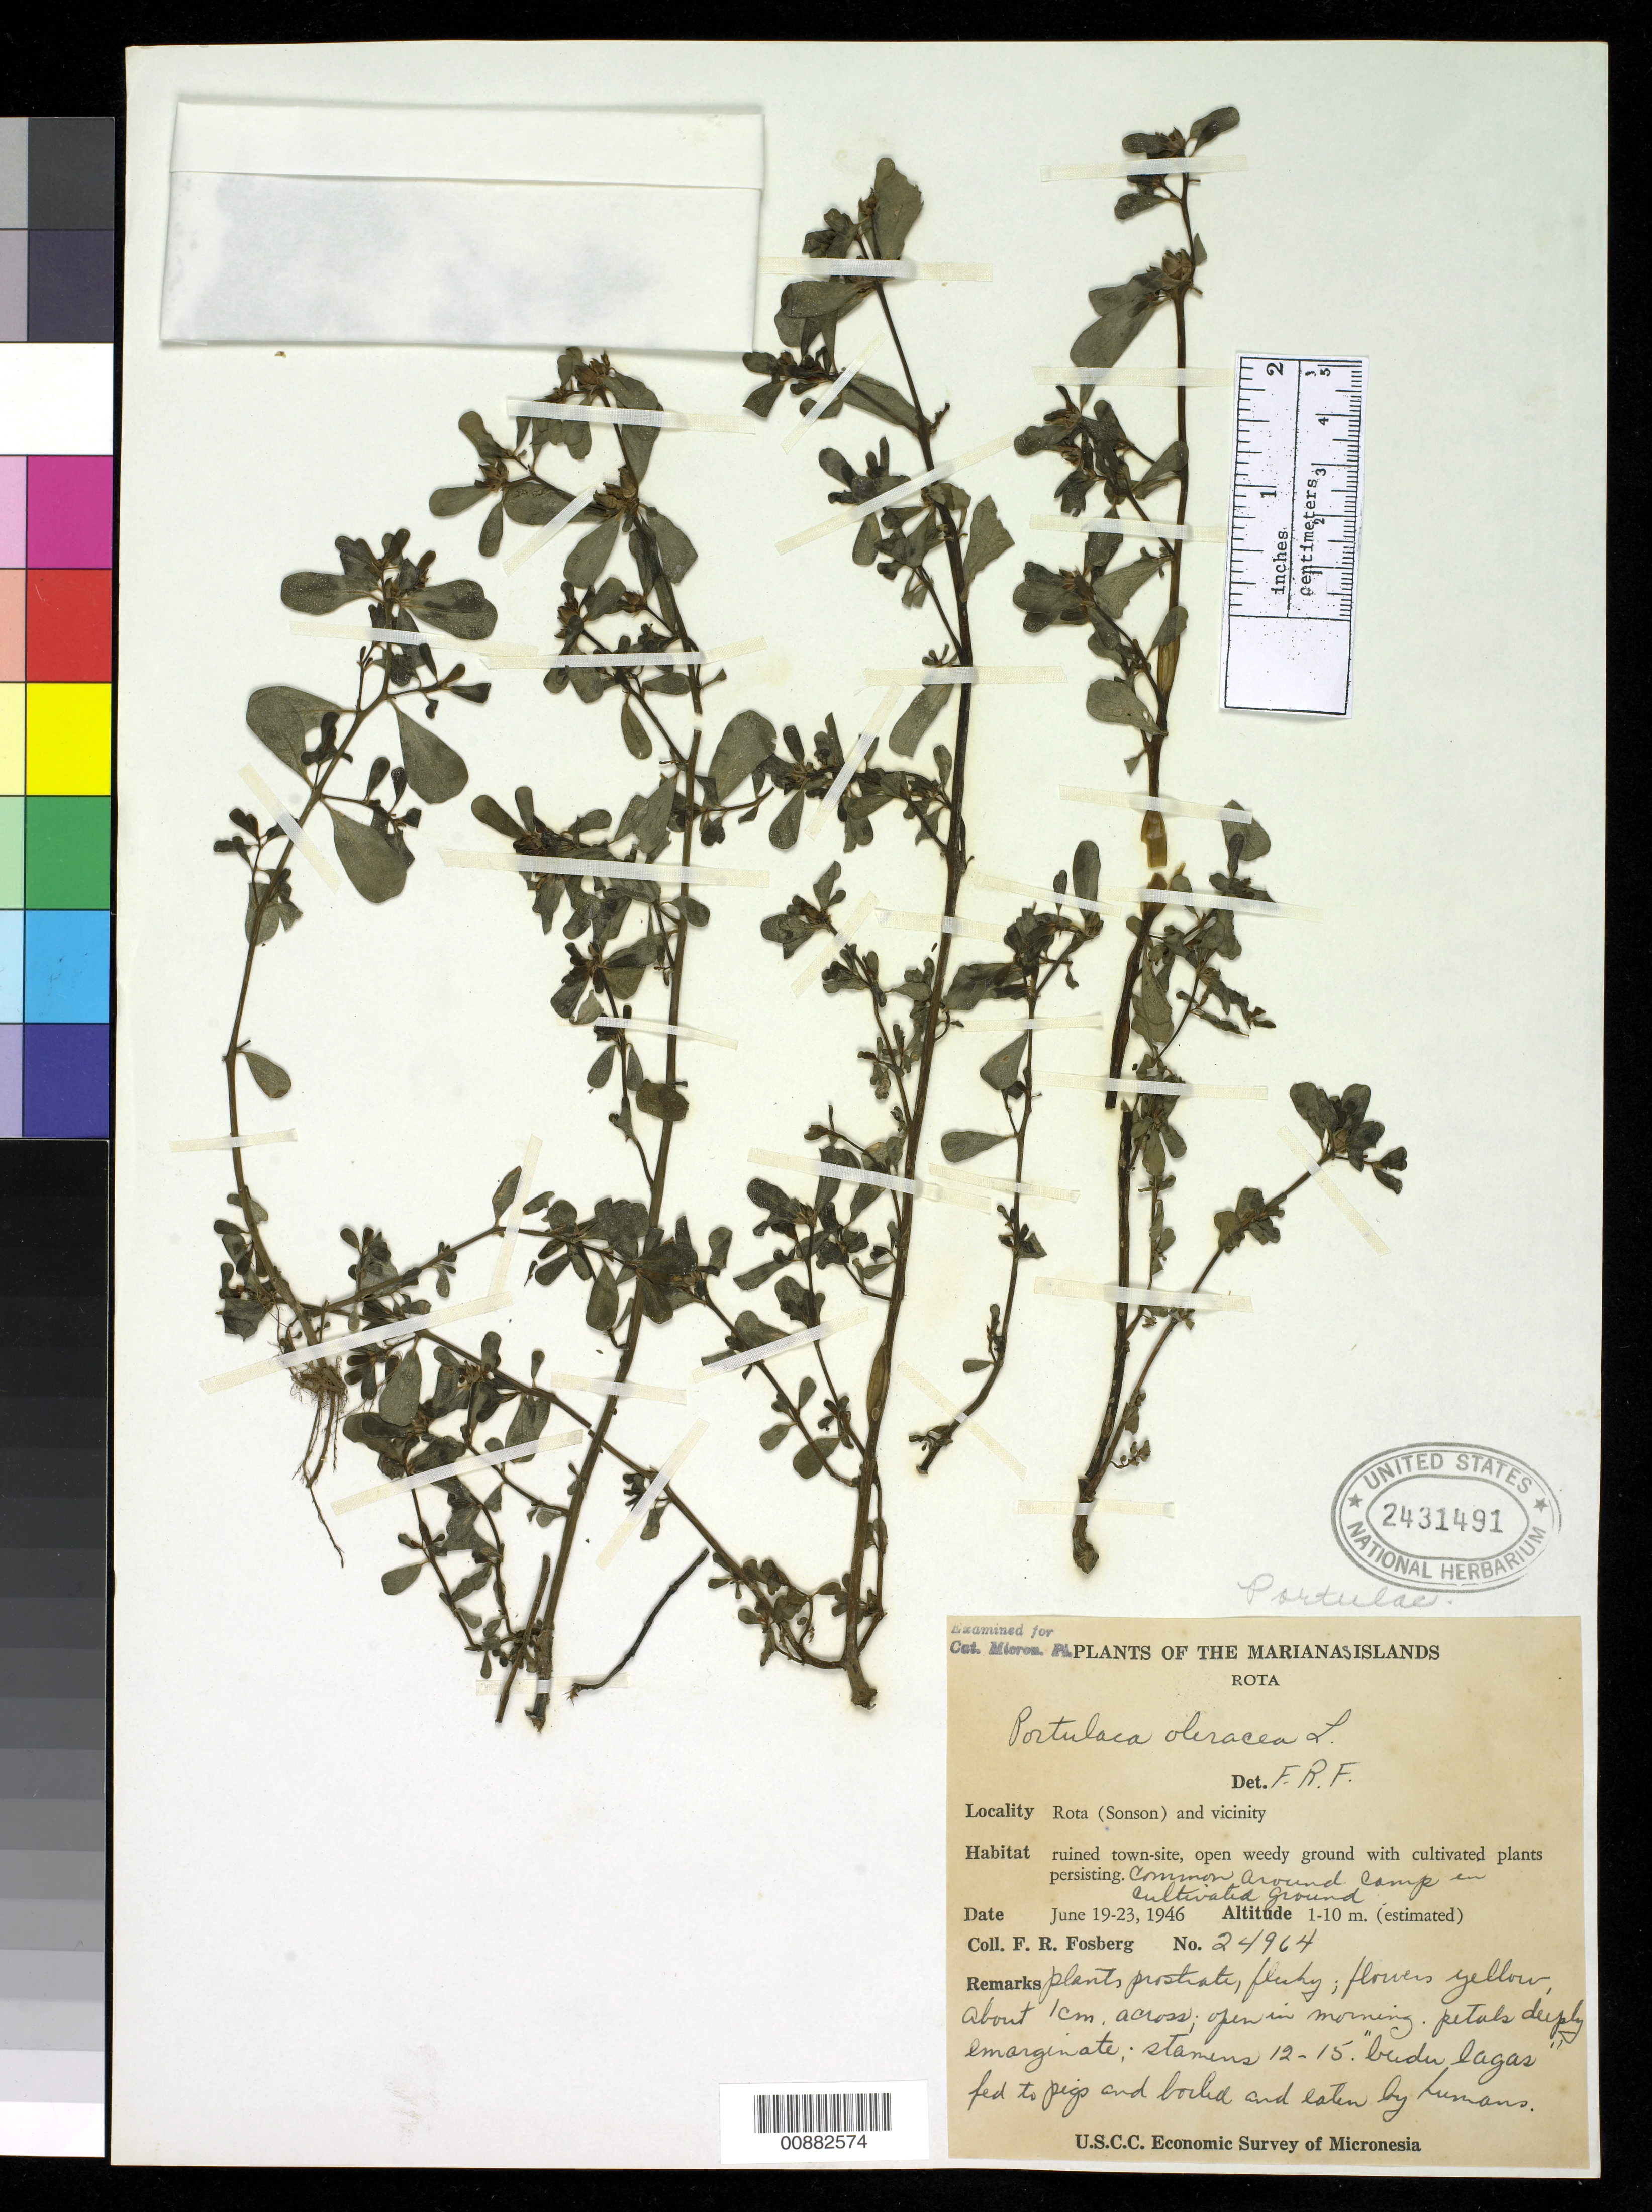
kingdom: Plantae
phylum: Tracheophyta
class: Magnoliopsida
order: Caryophyllales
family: Portulacaceae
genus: Portulaca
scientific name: Portulaca oleracea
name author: L.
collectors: F. R. Fosberg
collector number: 24964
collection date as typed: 19 Jun 1946 to 23 Jun 1946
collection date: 1946-06-19/1946-06-23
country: Northern Mariana Islands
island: Rota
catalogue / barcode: US 2431491